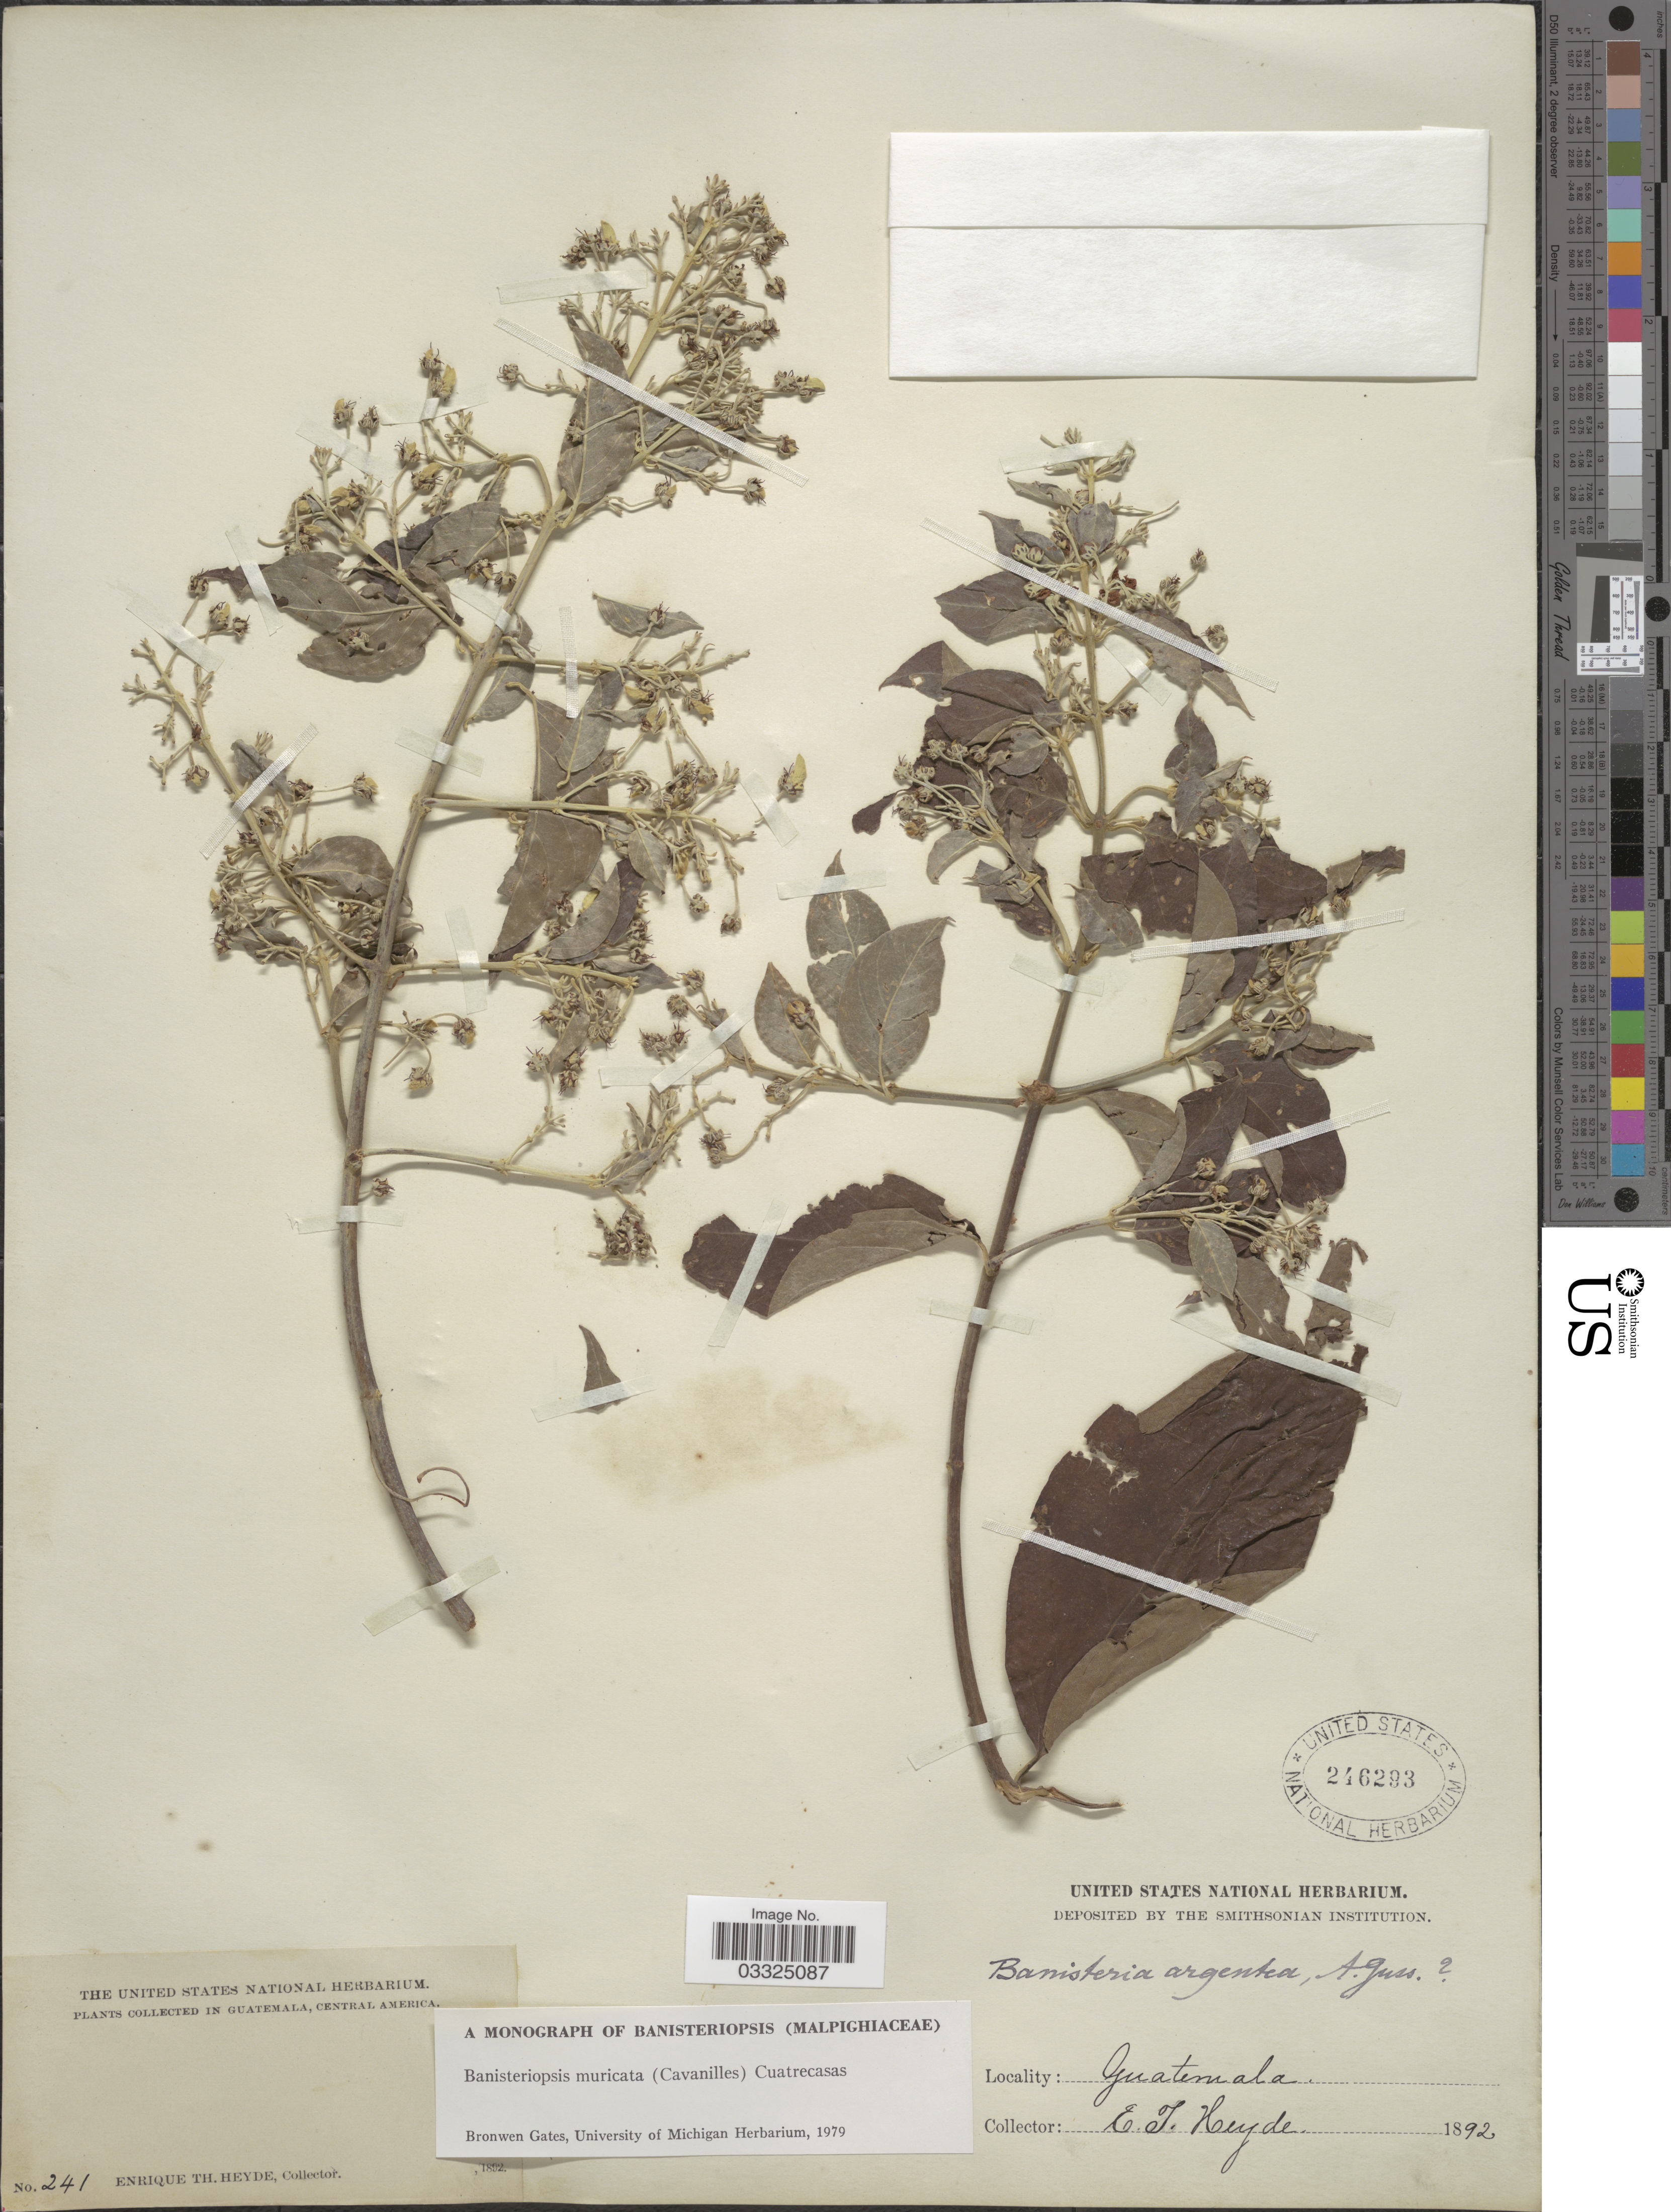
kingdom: Plantae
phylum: Tracheophyta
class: Magnoliopsida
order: Malpighiales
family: Malpighiaceae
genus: Banisteriopsis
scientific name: Banisteriopsis muricata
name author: (Cav.) Cuatrec.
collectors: E. T. Heyde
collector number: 241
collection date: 1892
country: Guatemala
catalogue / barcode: US 246293